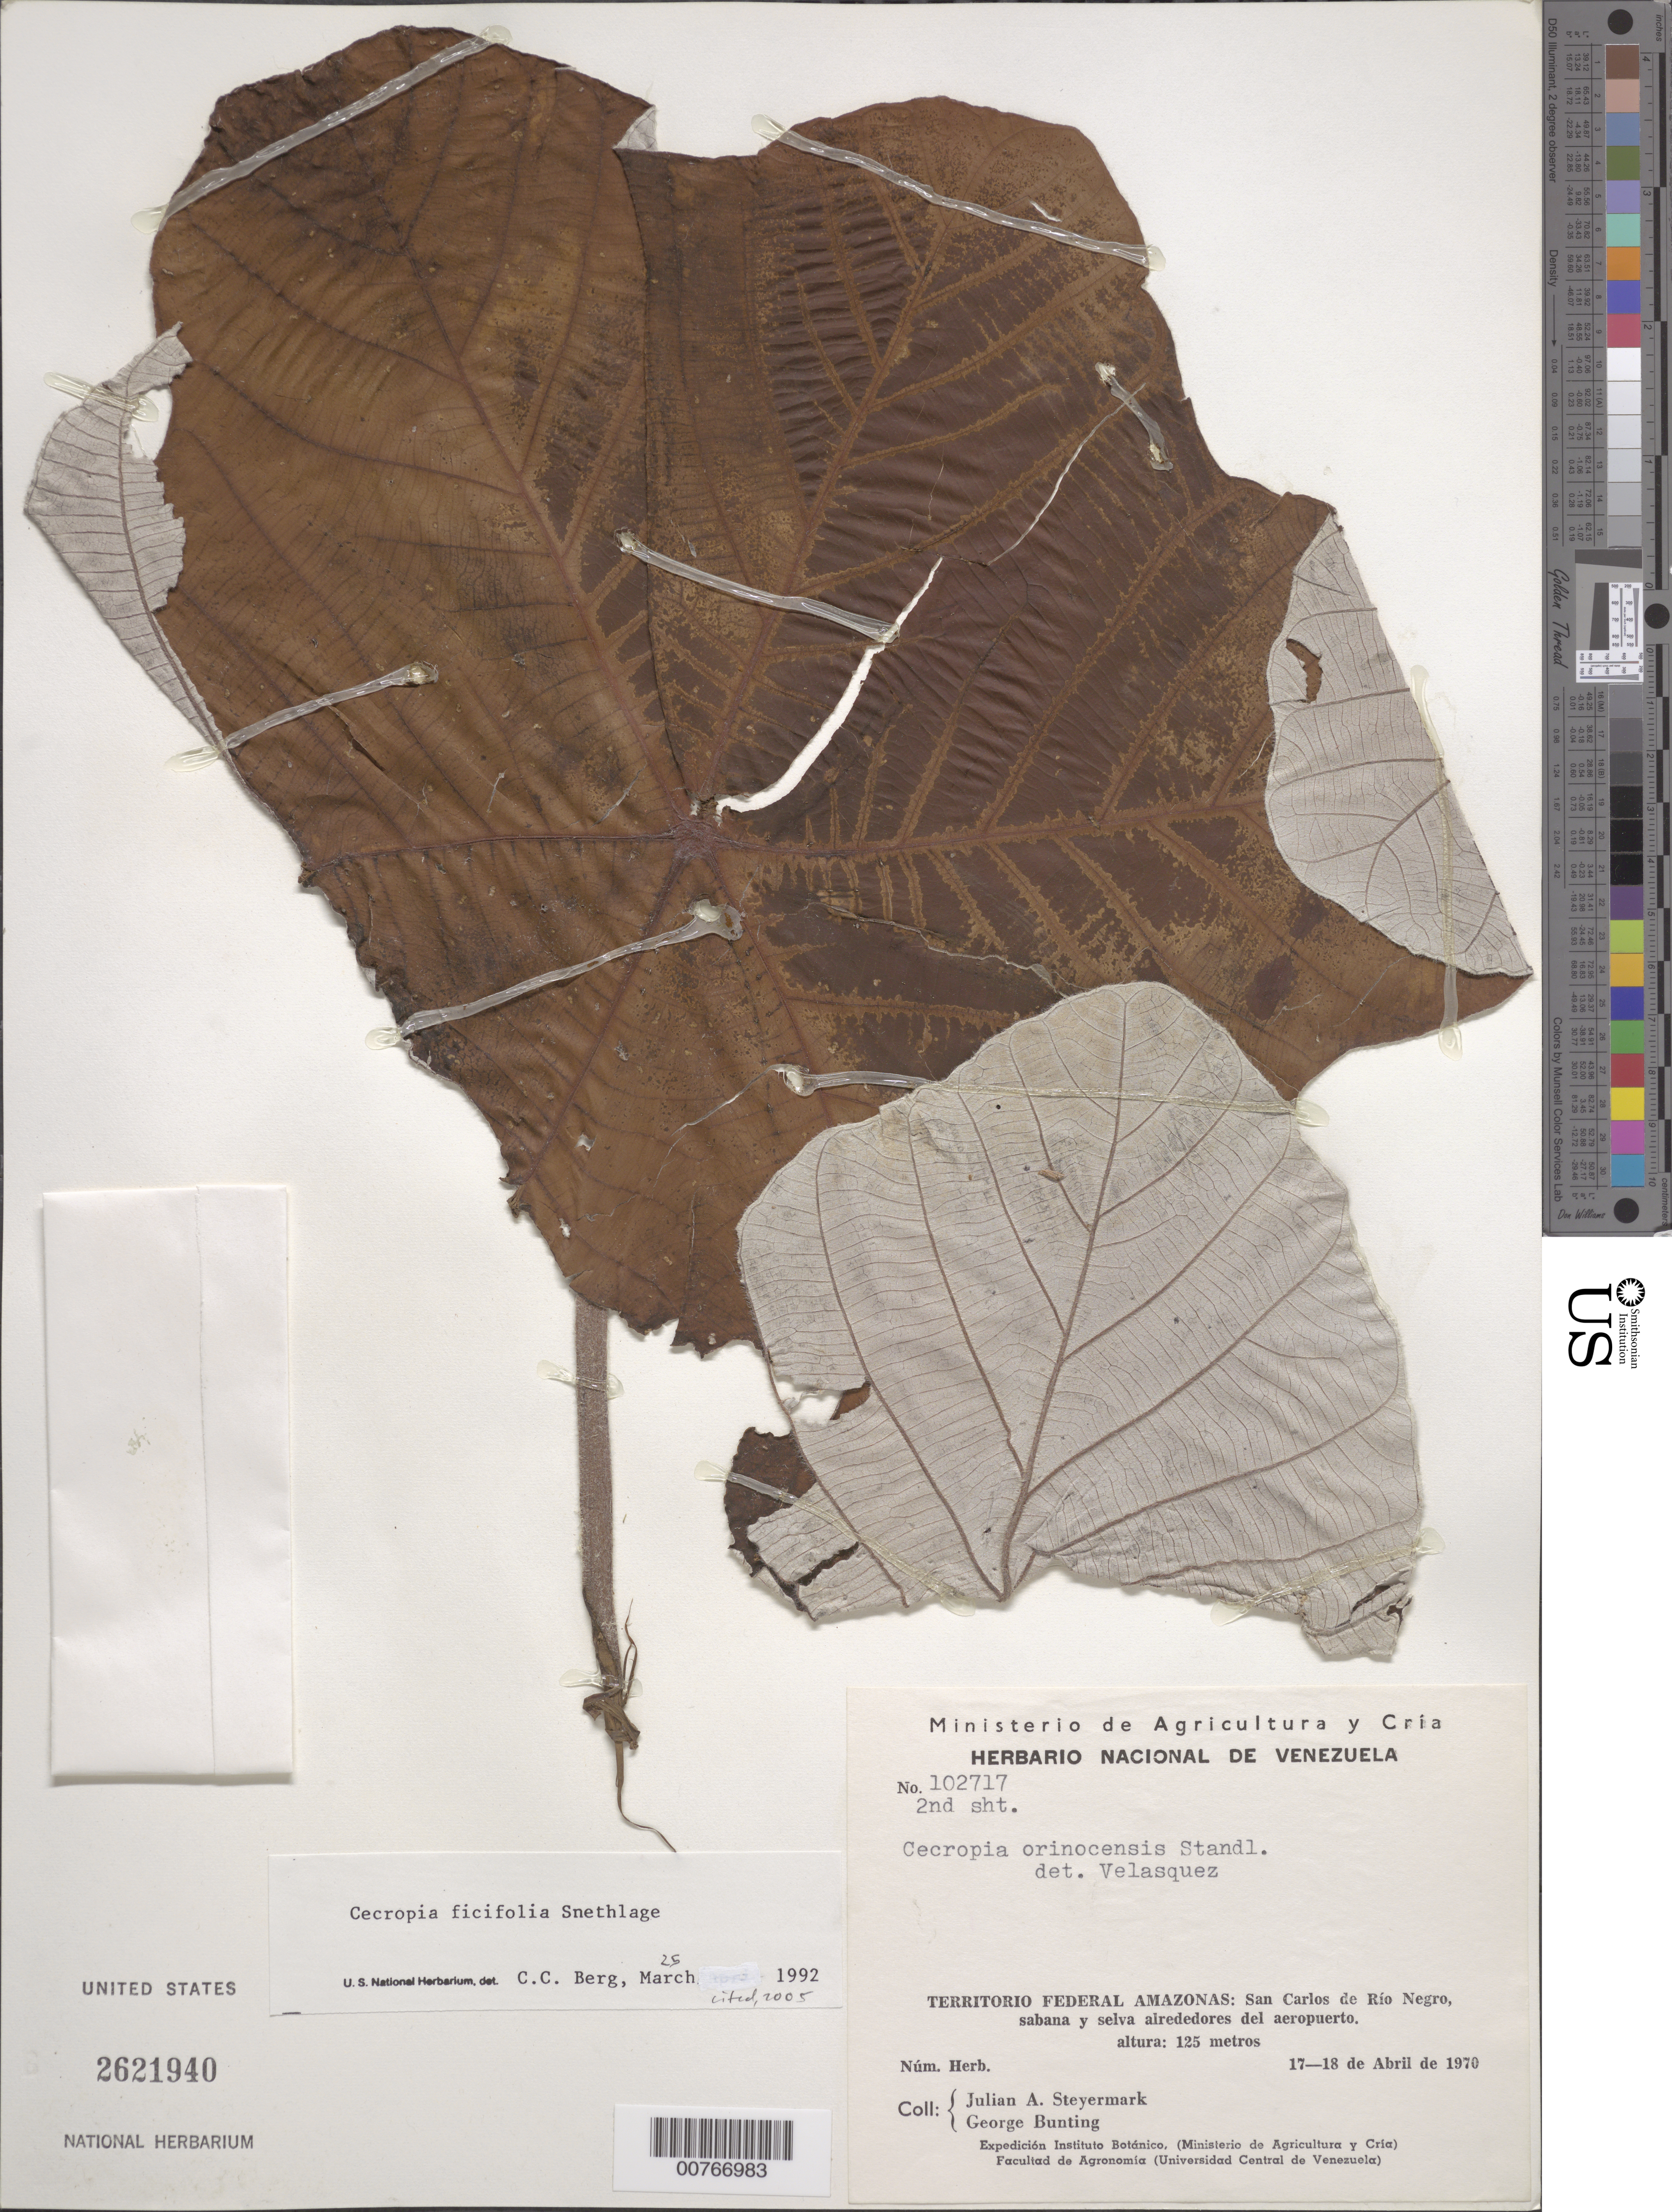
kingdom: Plantae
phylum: Tracheophyta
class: Magnoliopsida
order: Rosales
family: Urticaceae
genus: Cecropia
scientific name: Cecropia ficifolia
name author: Snethlage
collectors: J. Steyermark & G. S. Bunting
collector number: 102717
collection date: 1970-04-17/1970-04-18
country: Venezuela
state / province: Amazonas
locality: Territorio Federal Amazonas: San Carlos de Río Negro, sabana y selva alrededores del aeropuerto.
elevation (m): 125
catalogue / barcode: US 2621940